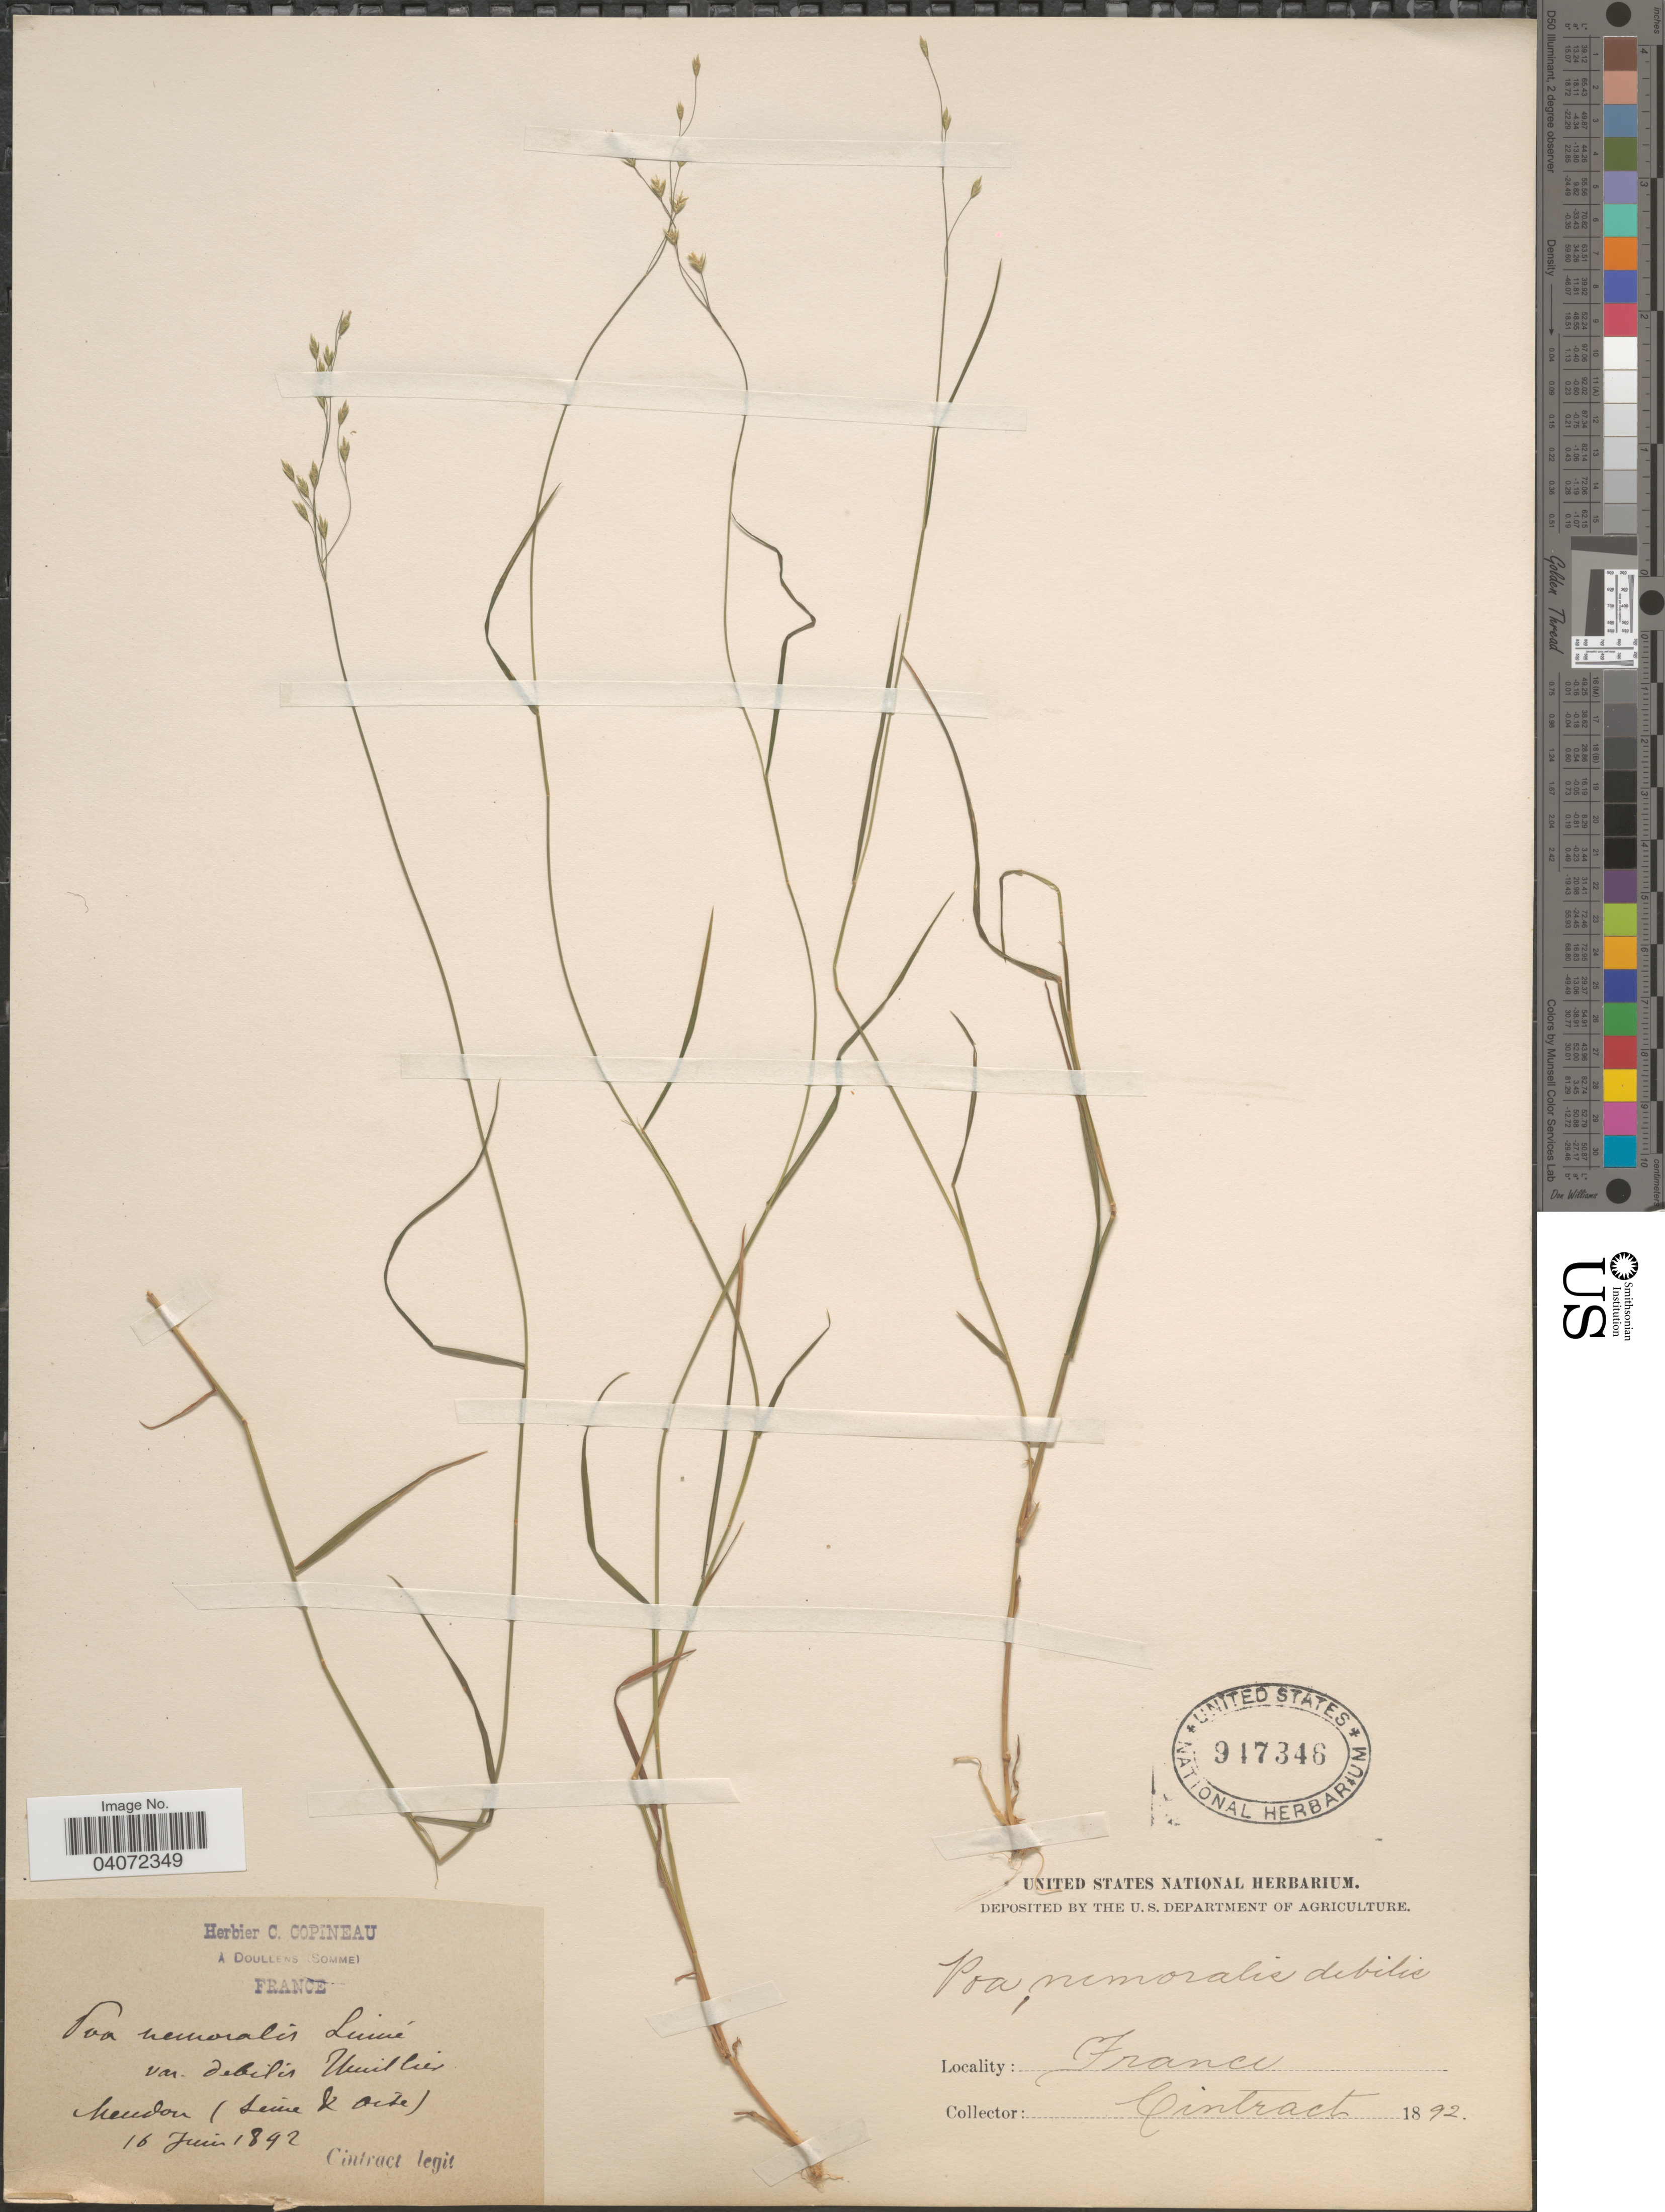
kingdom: Plantae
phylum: Tracheophyta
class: Liliopsida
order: Poales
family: Poaceae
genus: Poa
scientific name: Poa nemoralis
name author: L.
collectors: Cintract, --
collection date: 1892-06-16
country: France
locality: Mendon (Seine & Oise).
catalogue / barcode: US 947346